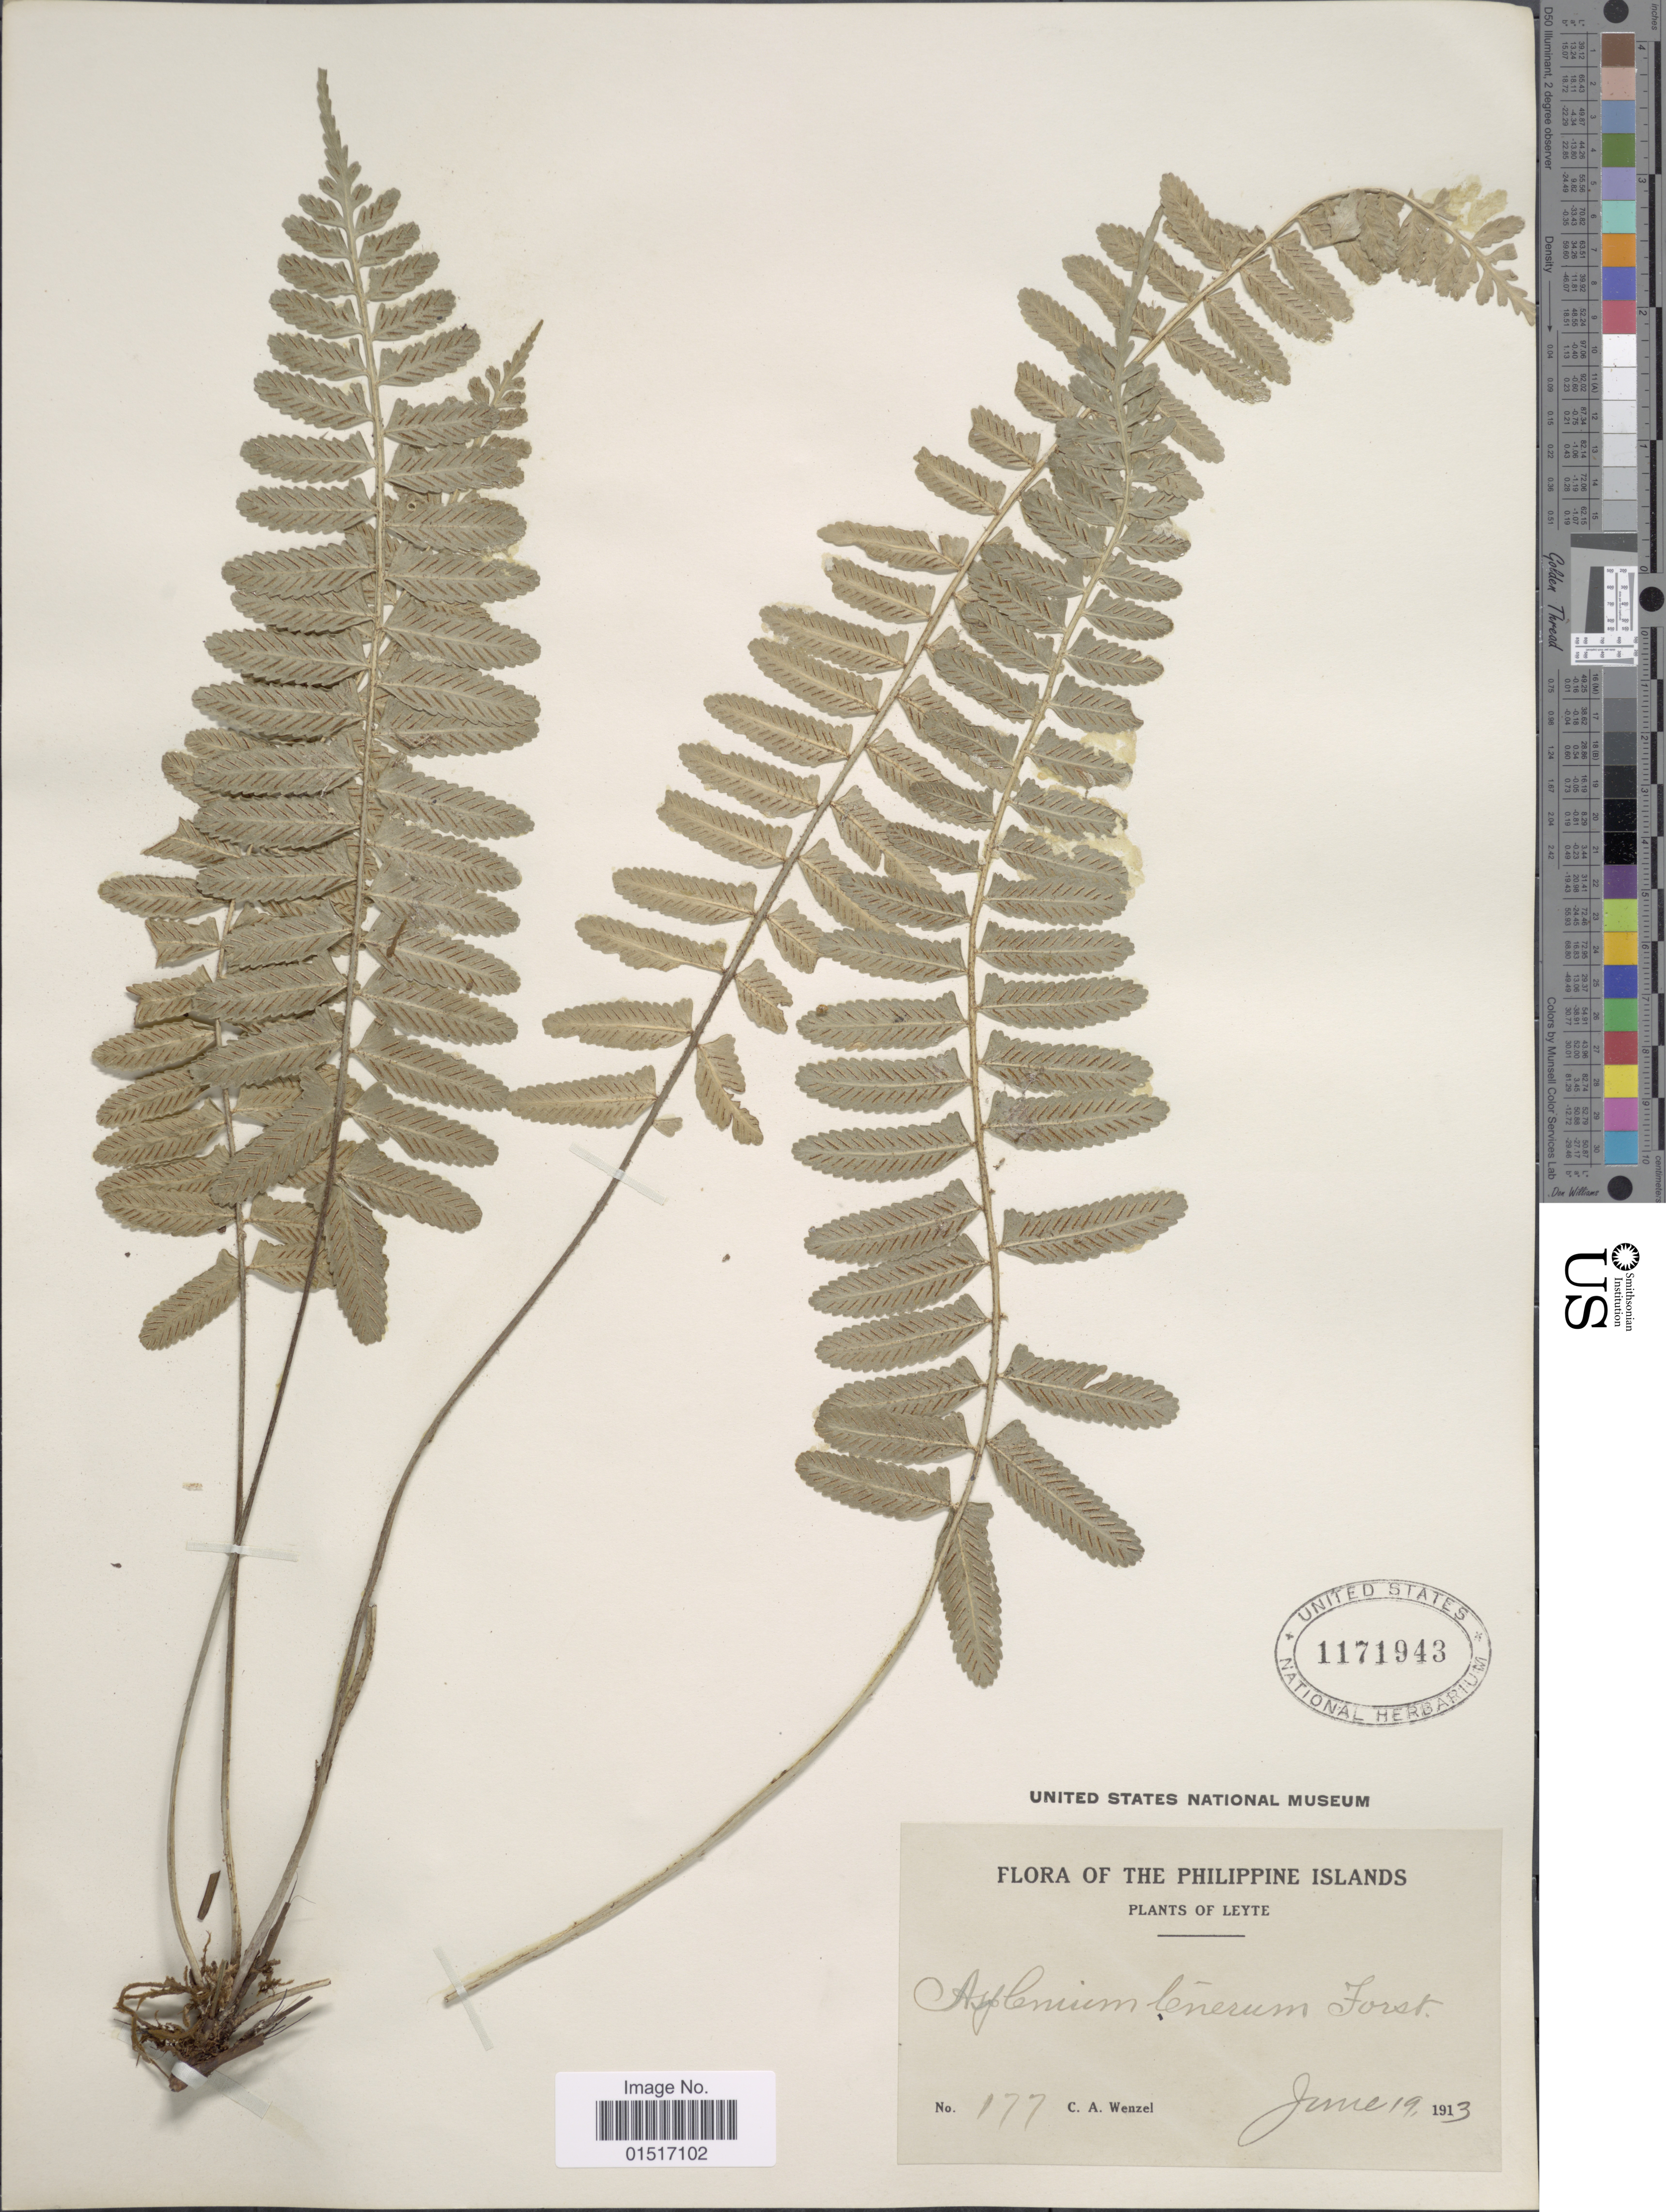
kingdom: Plantae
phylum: Tracheophyta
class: Polypodiopsida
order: Polypodiales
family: Aspleniaceae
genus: Asplenium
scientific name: Asplenium tenerum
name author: G. Forst.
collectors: C. Wenzel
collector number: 177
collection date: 1913-06-19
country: Philippines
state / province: Eastern Visayas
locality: Leyte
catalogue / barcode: US 1171943